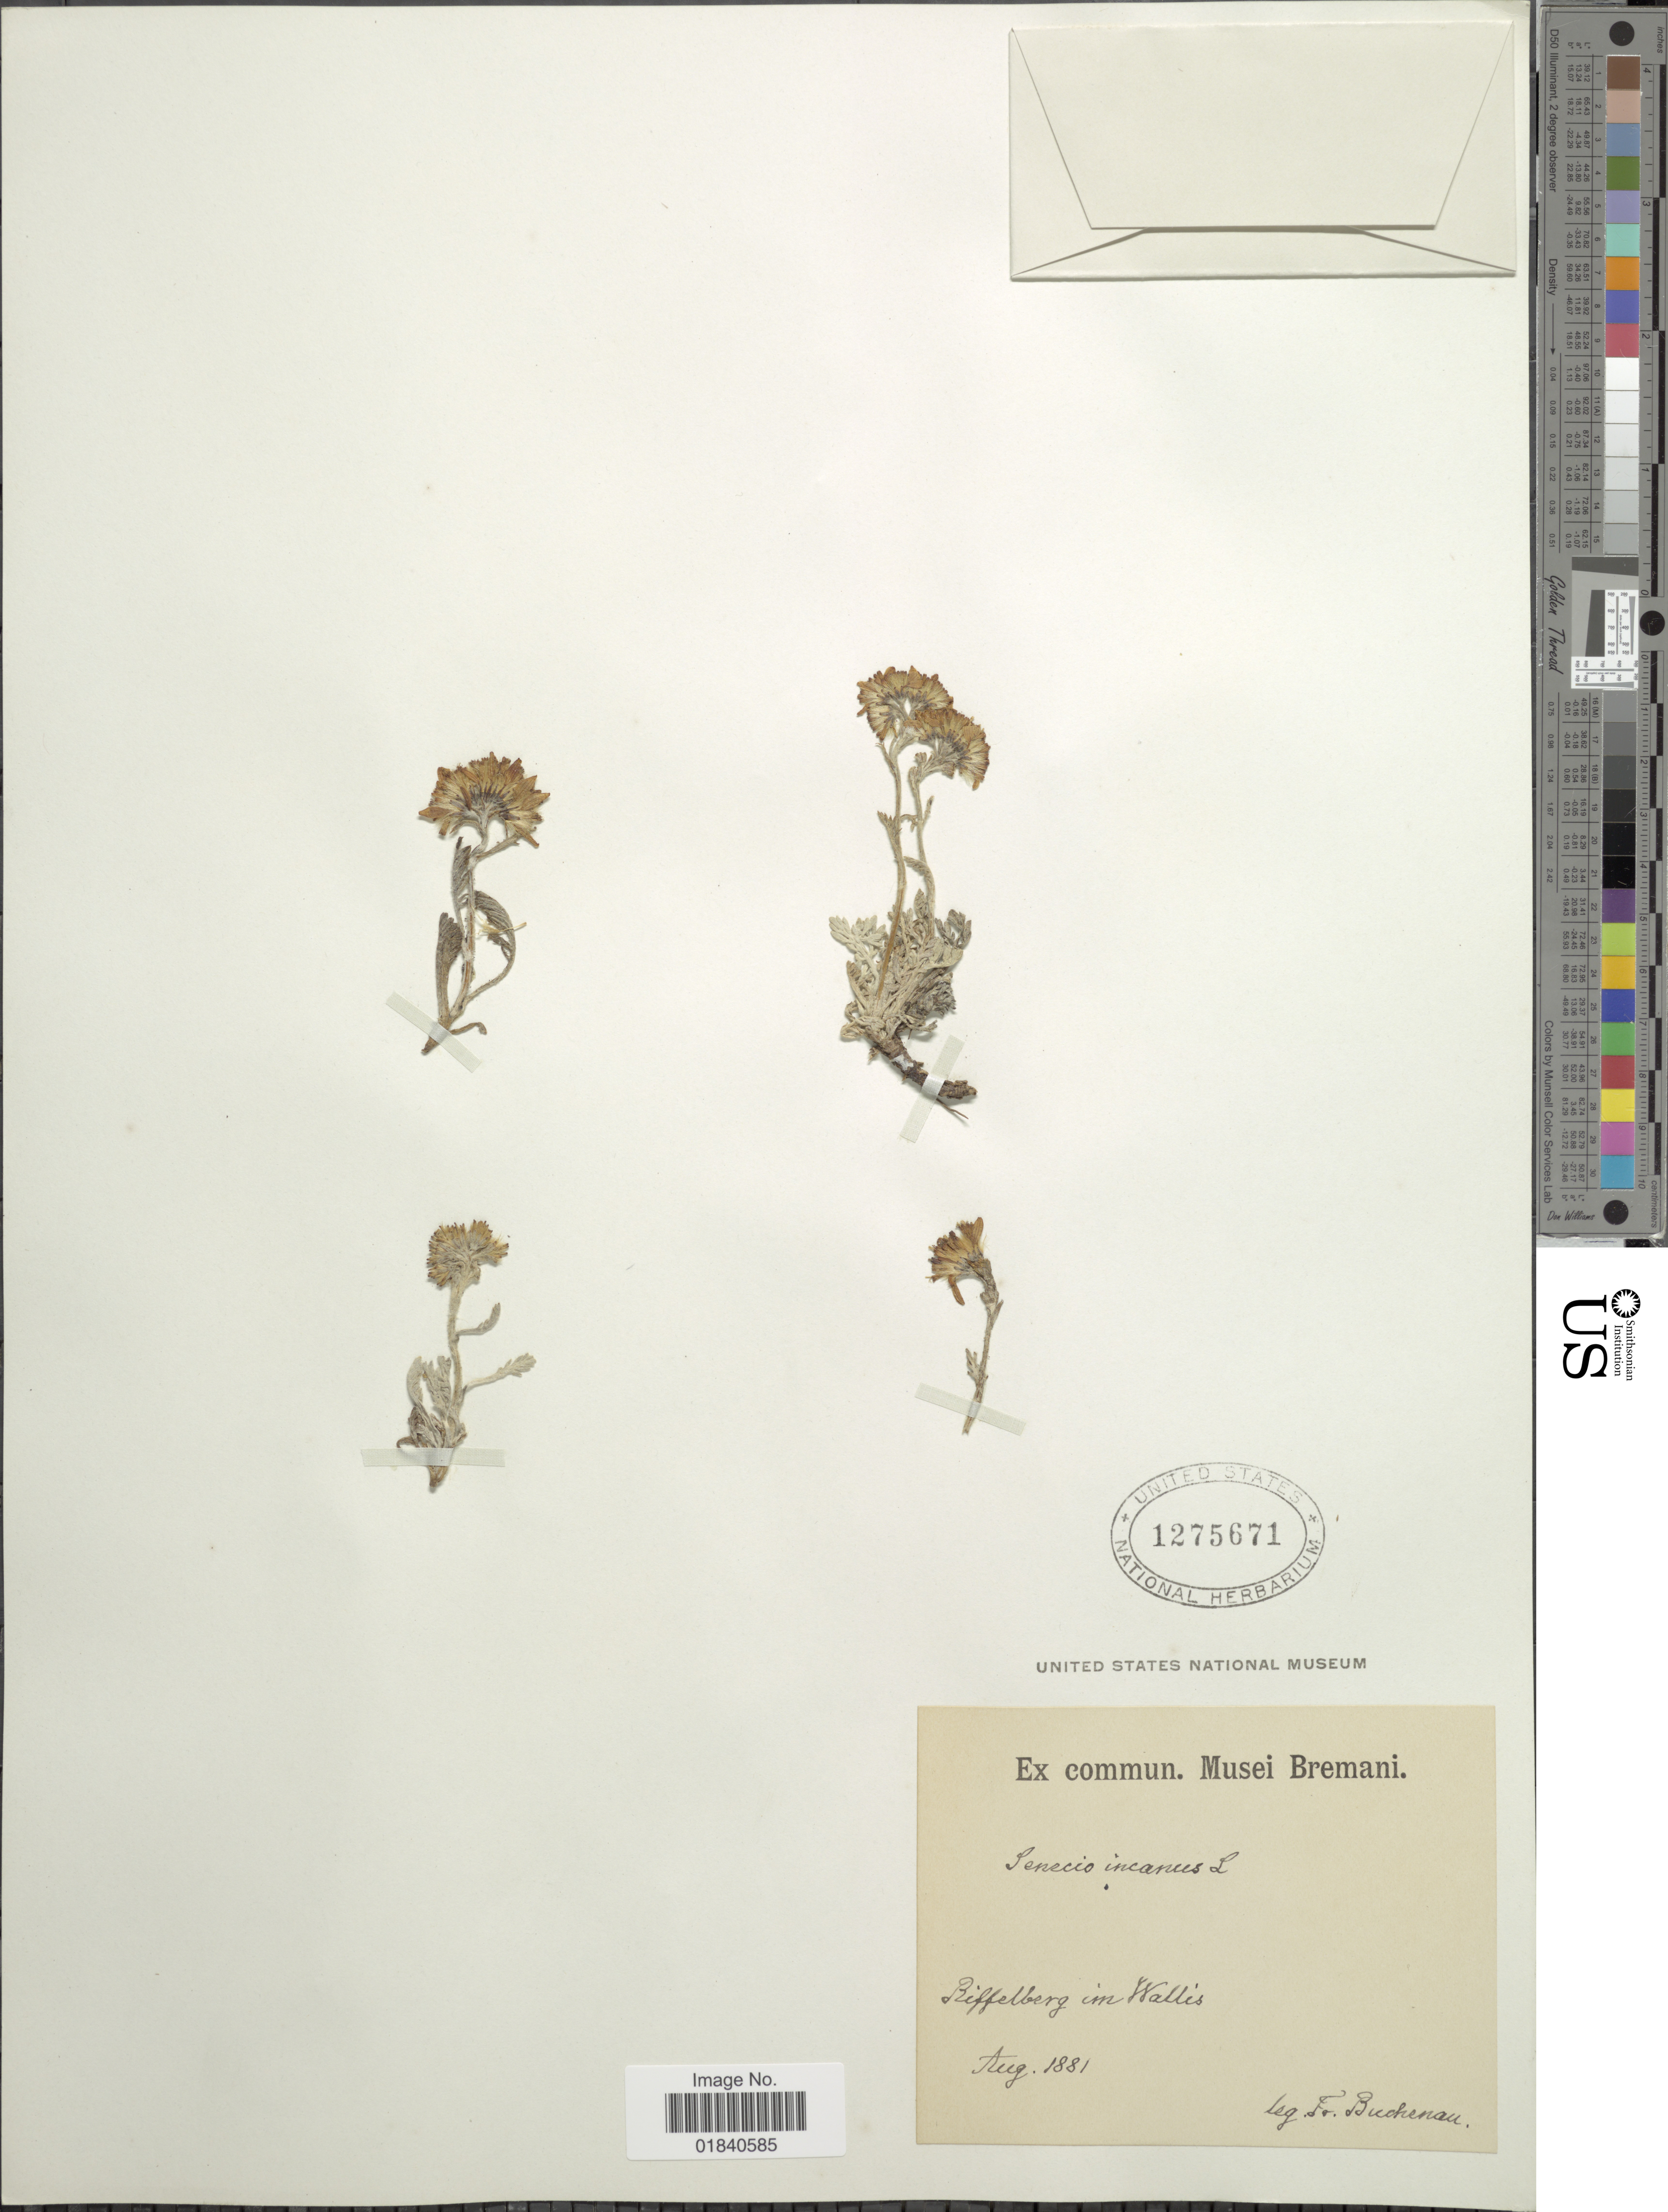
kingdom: Plantae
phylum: Tracheophyta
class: Magnoliopsida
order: Asterales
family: Asteraceae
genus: Jacobaea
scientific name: Jacobaea incana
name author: (L.) Veldkamp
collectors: F. Buchenau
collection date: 1881-08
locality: Riffelberg im Wallis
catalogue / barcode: US 1275671